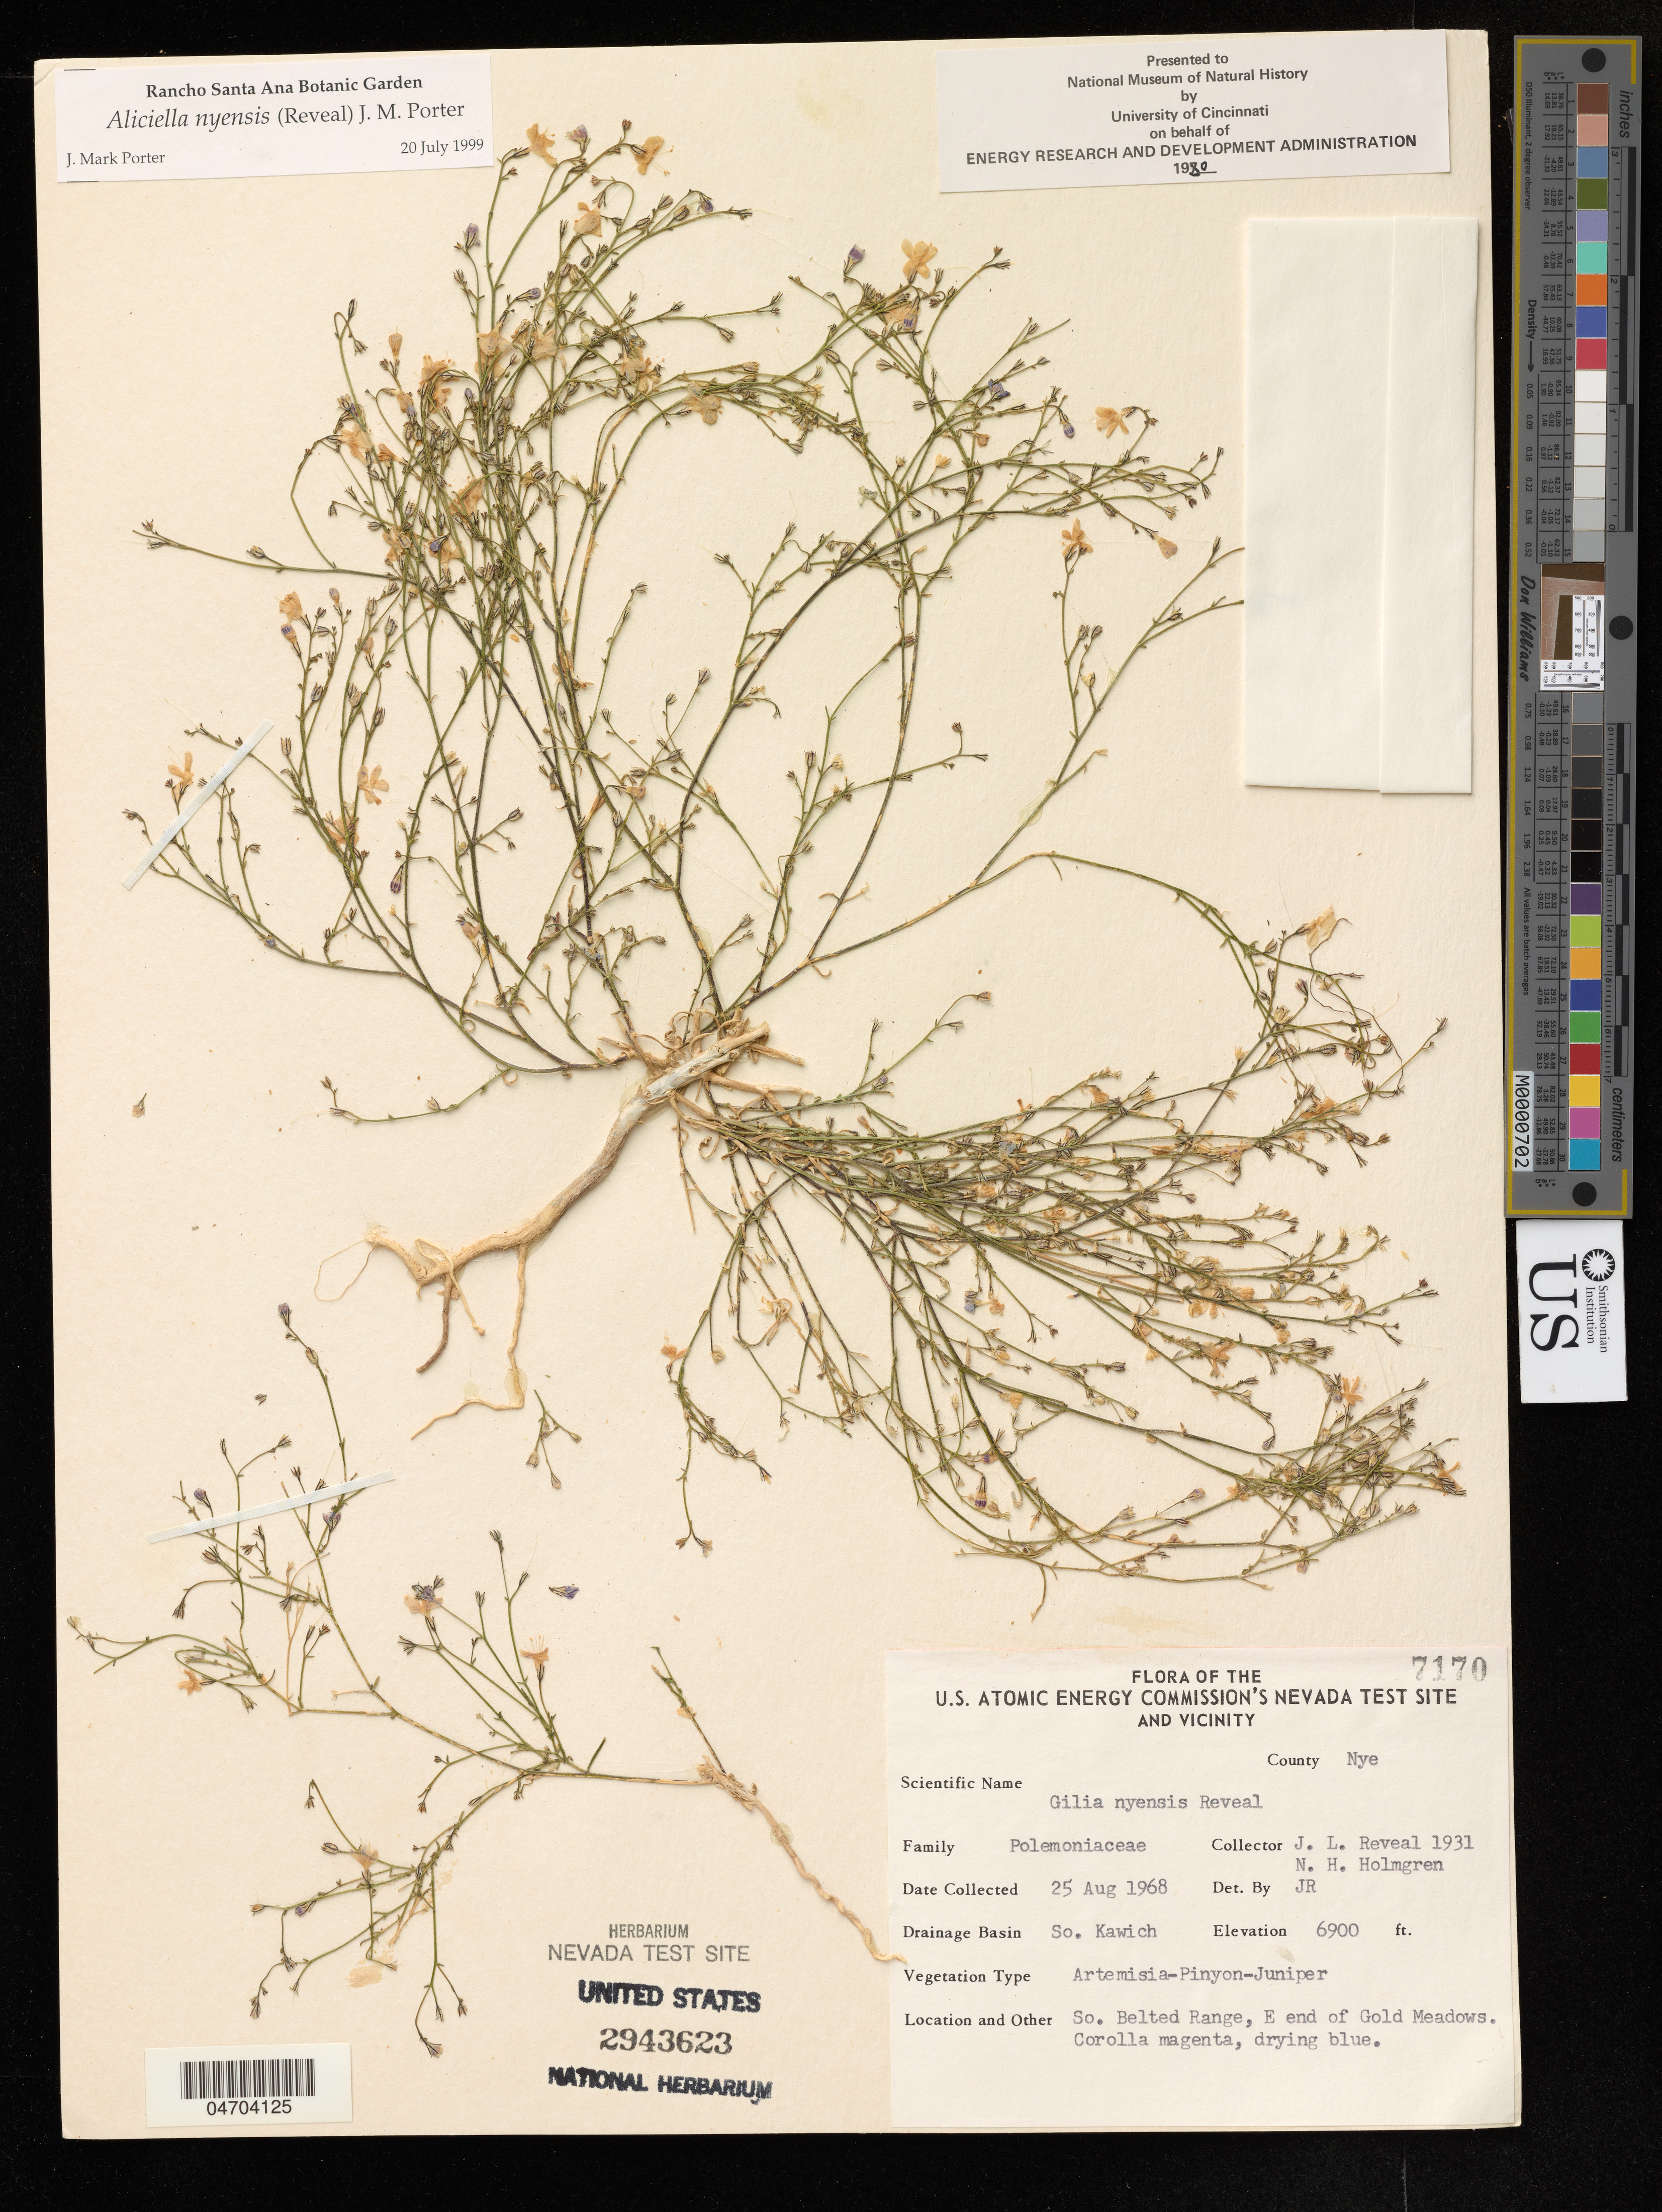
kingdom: Plantae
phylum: Tracheophyta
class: Magnoliopsida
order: Ericales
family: Polemoniaceae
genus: Aliciella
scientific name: Aliciella nyensis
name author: (Reveal) J.M. Porter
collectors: J. Reveal & N. Holmgren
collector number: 1931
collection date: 1968-08-25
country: United States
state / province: Nevada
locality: The U. S. Atomic Energy Commission's Nevada test site and Vicinity. County Nye. Drainage Basin So. Kawich. So. Belted Range, E end of Gold Meadows. Corolla magenta, drying blue.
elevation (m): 2103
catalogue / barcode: US 2943623